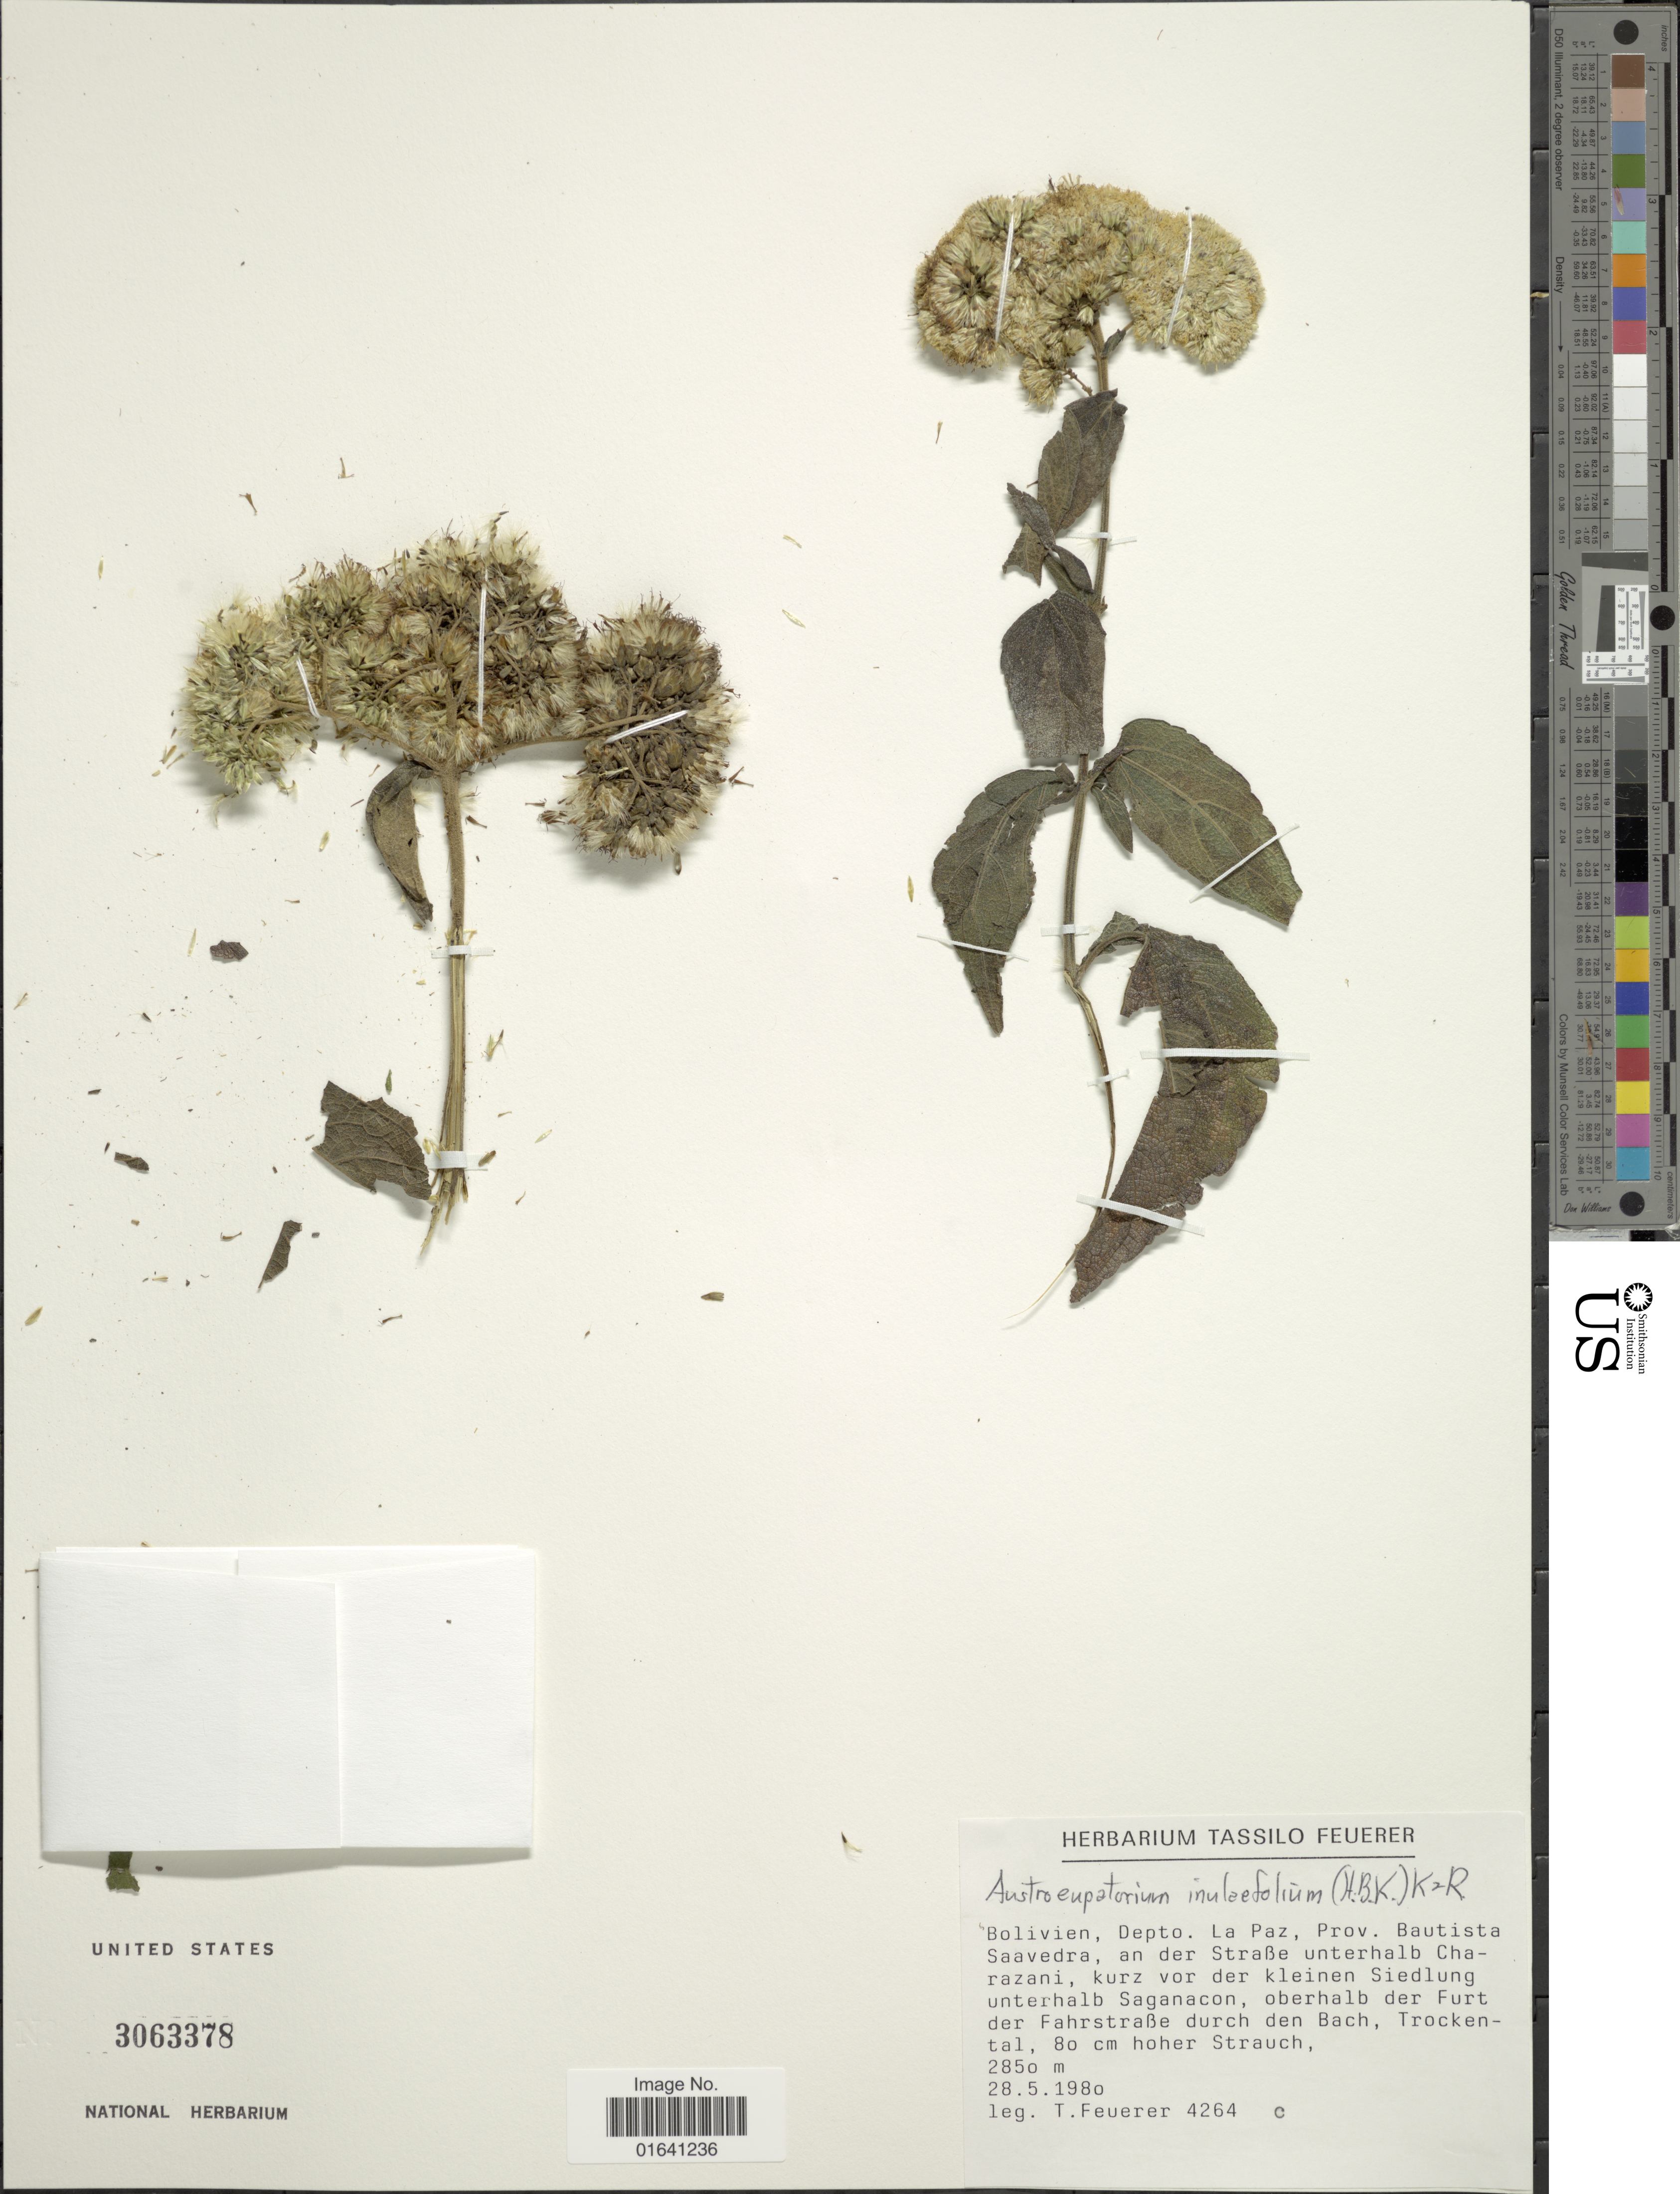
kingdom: Plantae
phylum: Tracheophyta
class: Magnoliopsida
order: Asterales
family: Asteraceae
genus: Austroeupatorium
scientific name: Austroeupatorium inulaefolium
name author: (Kunth) R.M. King & H. Rob.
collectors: T. Feuerer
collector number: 4264 c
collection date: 1980-05-28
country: El Salvador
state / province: La Paz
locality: Depto. La Paz, Prov. Bautista Saavedra, an der Straße unterhalb Charazani, kurz vor der kleinen Siedlung unterhalb Saganacon, oberhalb der Furt der Fahrstraße durch den Bach, Trockental, 80 cn hiher Strauch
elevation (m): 2850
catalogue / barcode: US 3063378